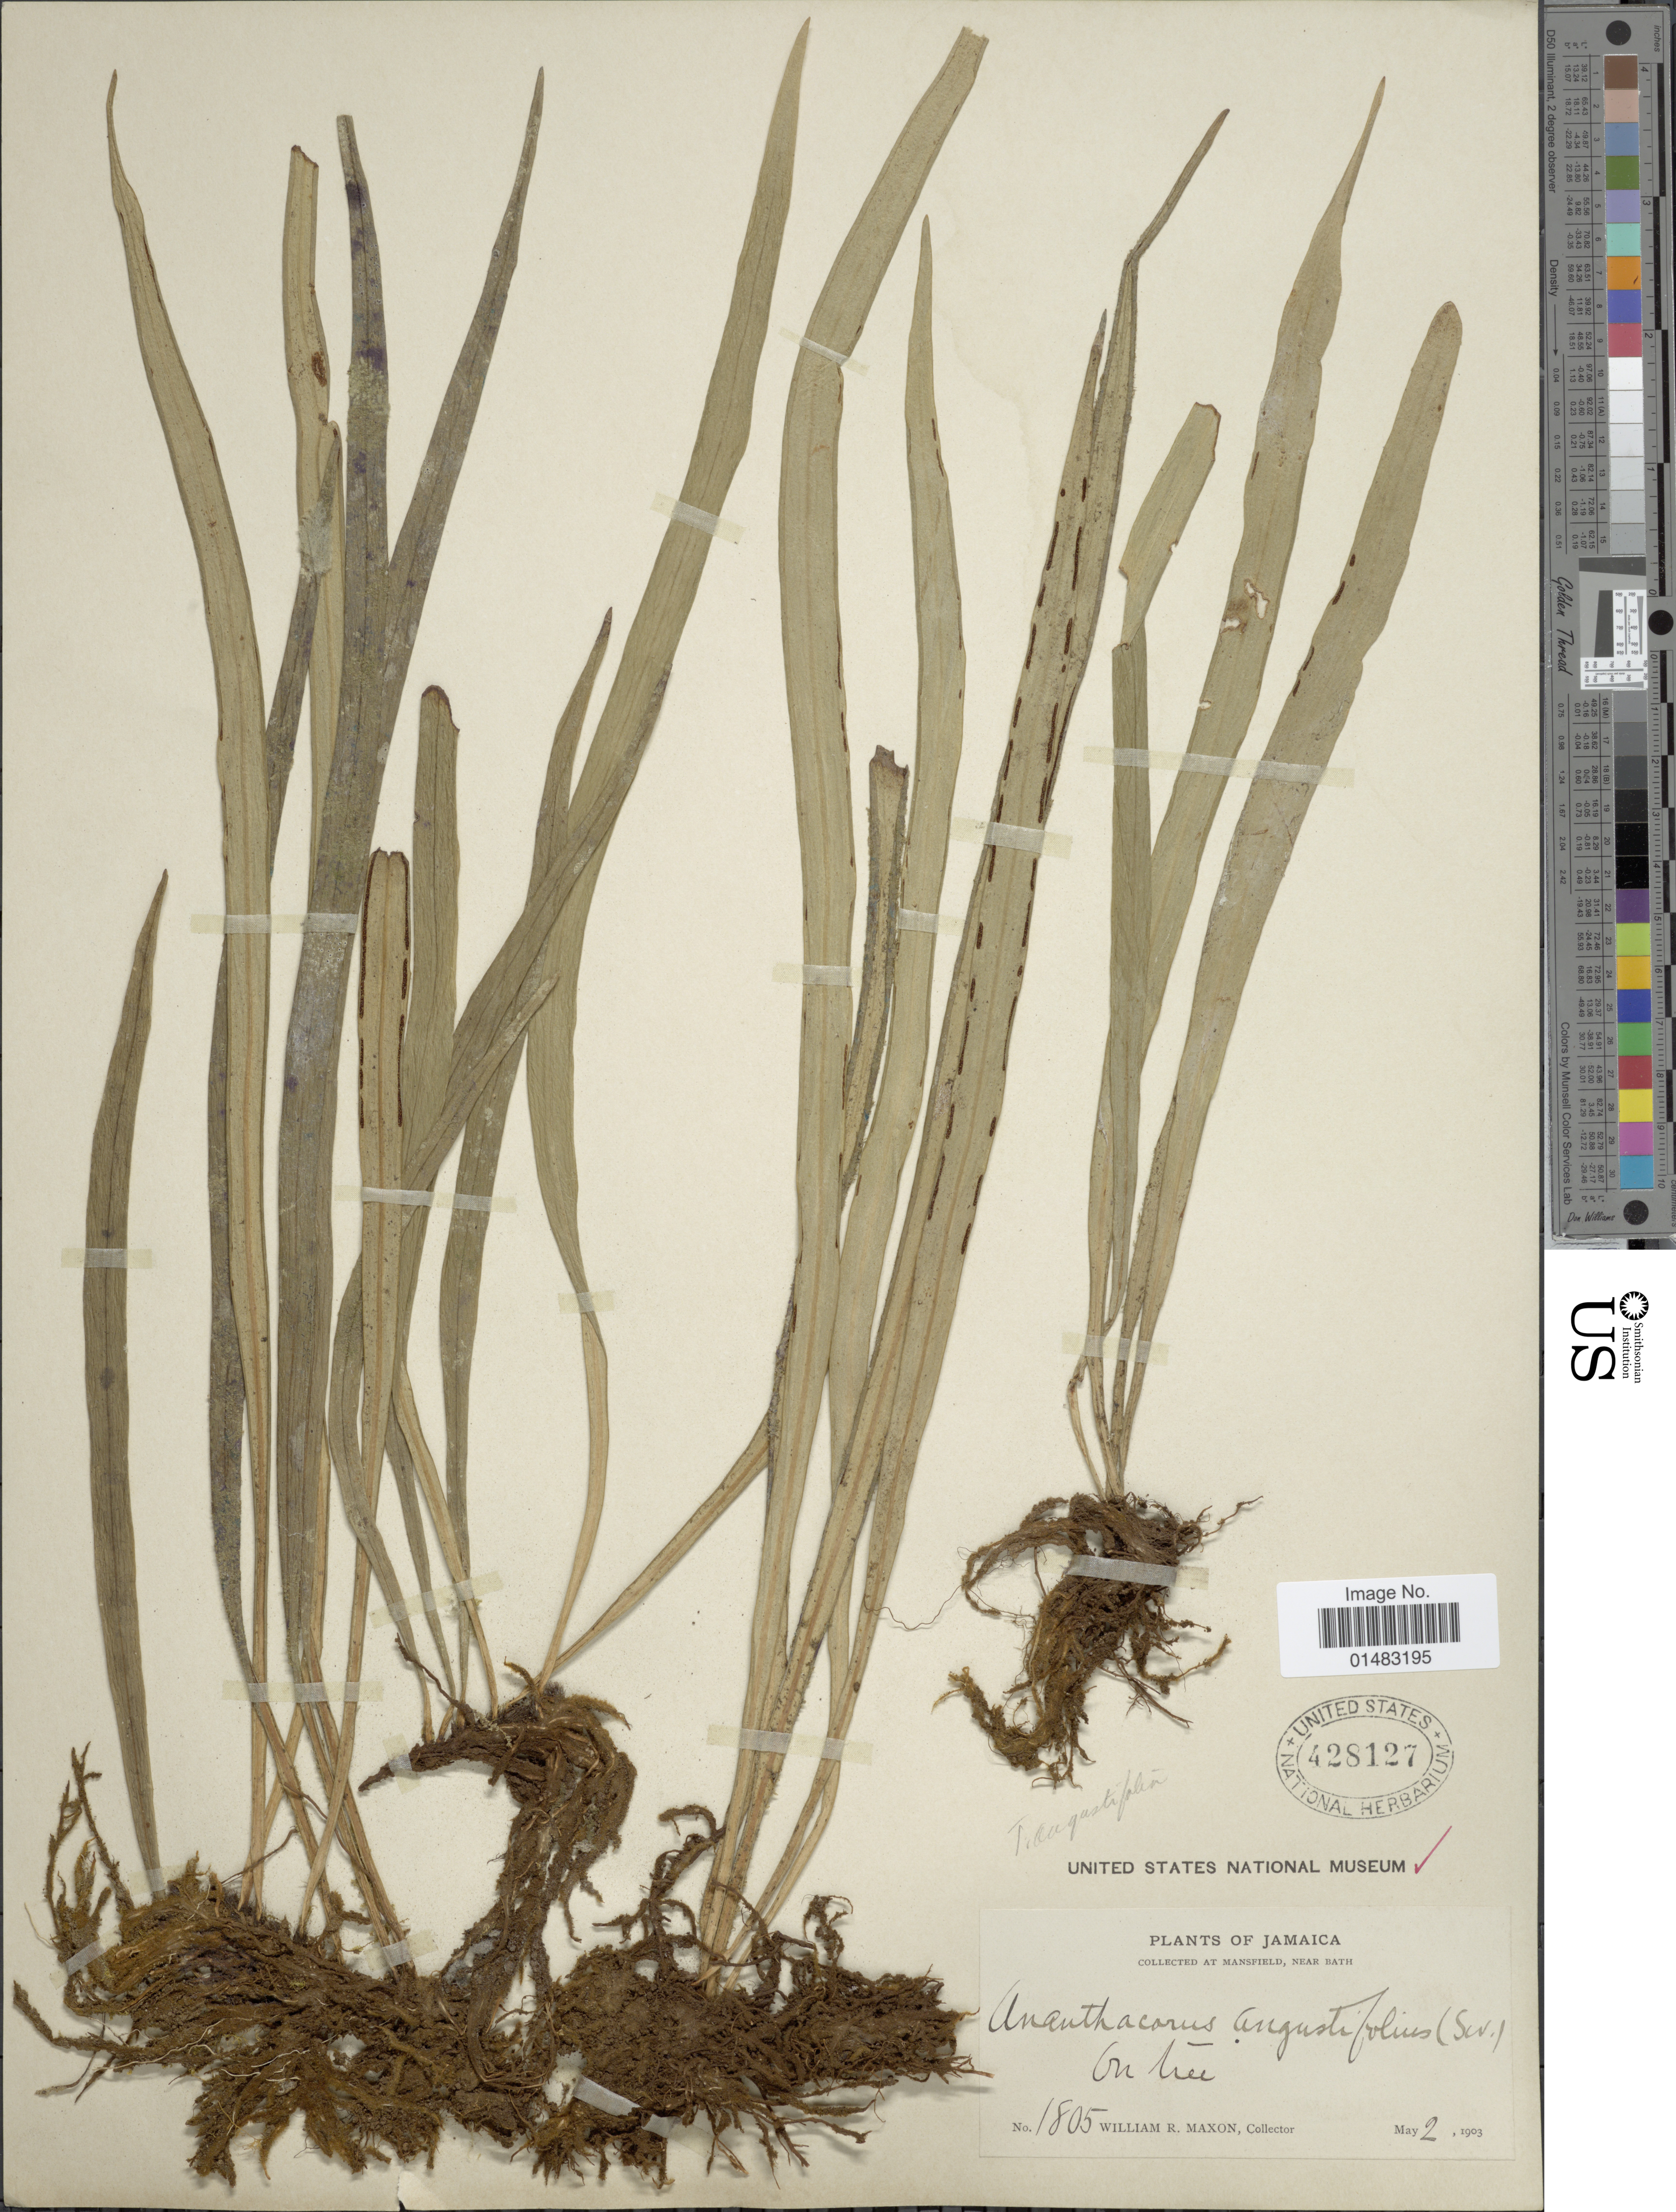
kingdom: Plantae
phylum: Tracheophyta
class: Polypodiopsida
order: Polypodiales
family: Pteridaceae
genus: Ananthacorus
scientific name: Ananthacorus angustifolius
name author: (Sw.) Underw. & Maxon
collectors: W. R. Maxon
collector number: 1805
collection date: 1903-05-02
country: Jamaica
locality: Mansfield, near Bath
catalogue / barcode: US 428127